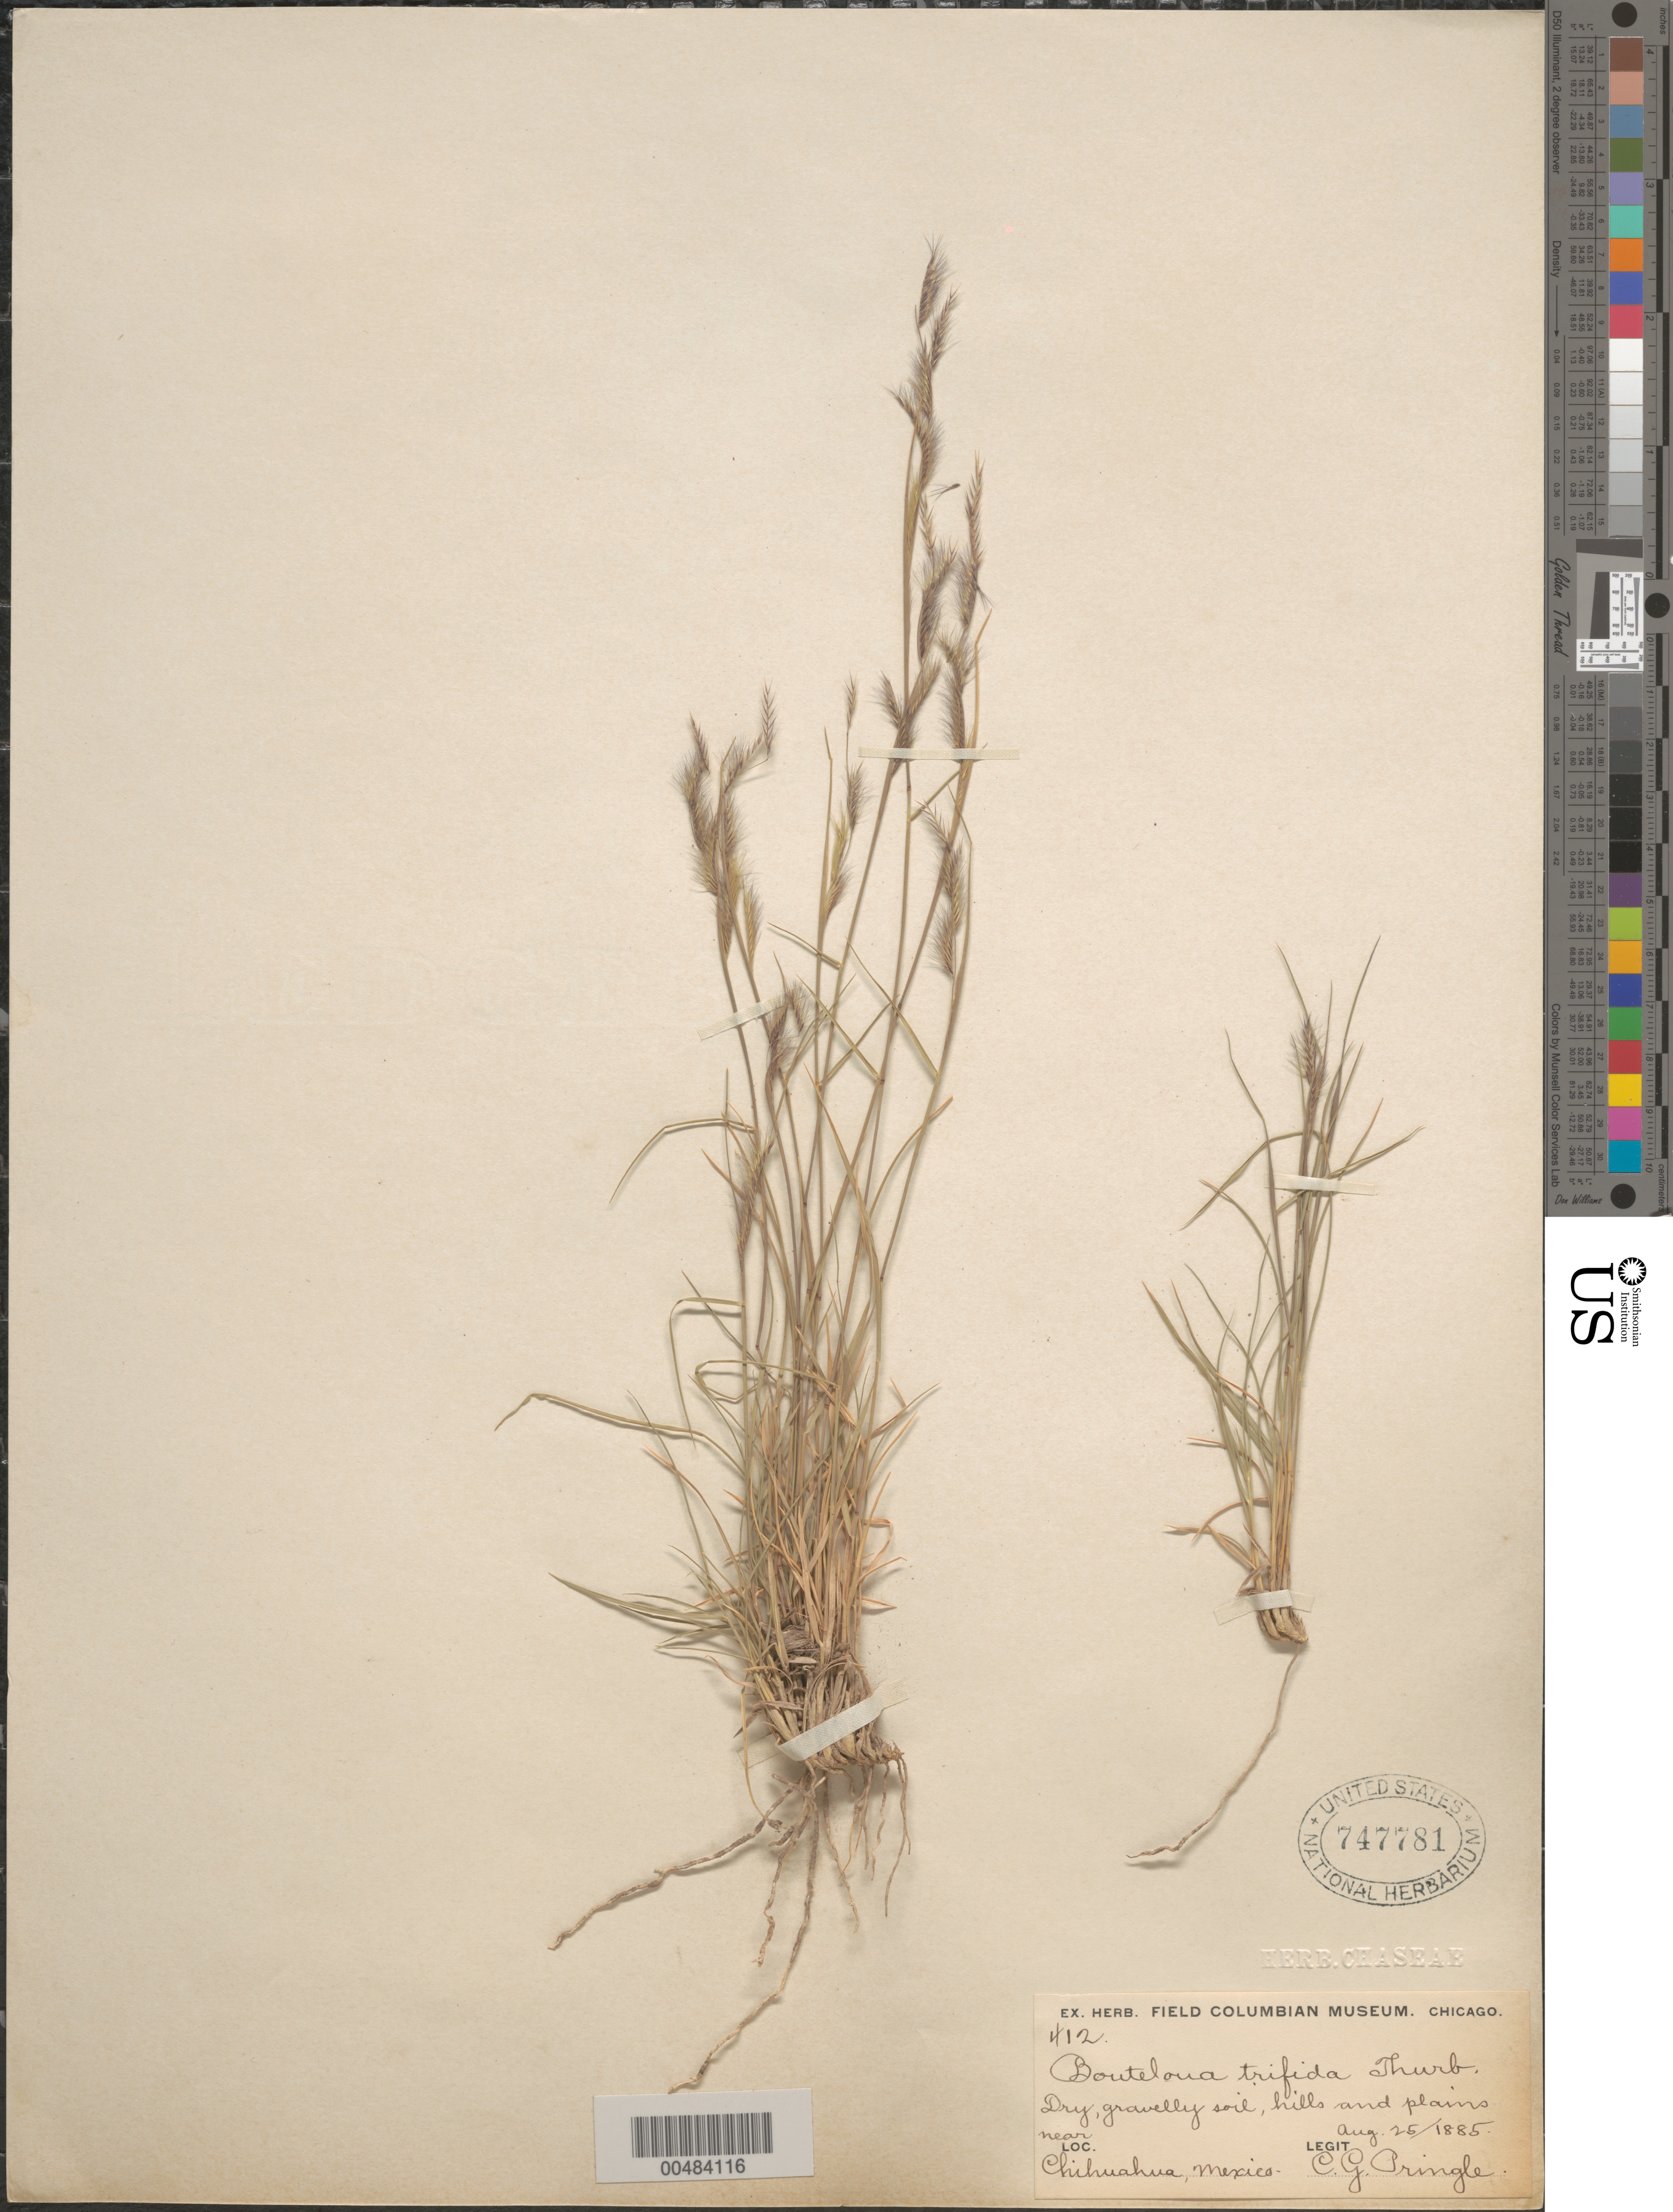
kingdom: Plantae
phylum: Tracheophyta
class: Liliopsida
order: Poales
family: Poaceae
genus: Bouteloua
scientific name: Bouteloua trifida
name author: Thurb.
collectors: C. G. Pringle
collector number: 412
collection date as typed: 25 Aug 1885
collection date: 1885-08-25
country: Mexico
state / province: Chihuahua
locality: Near Chihuahua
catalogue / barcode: US 747781